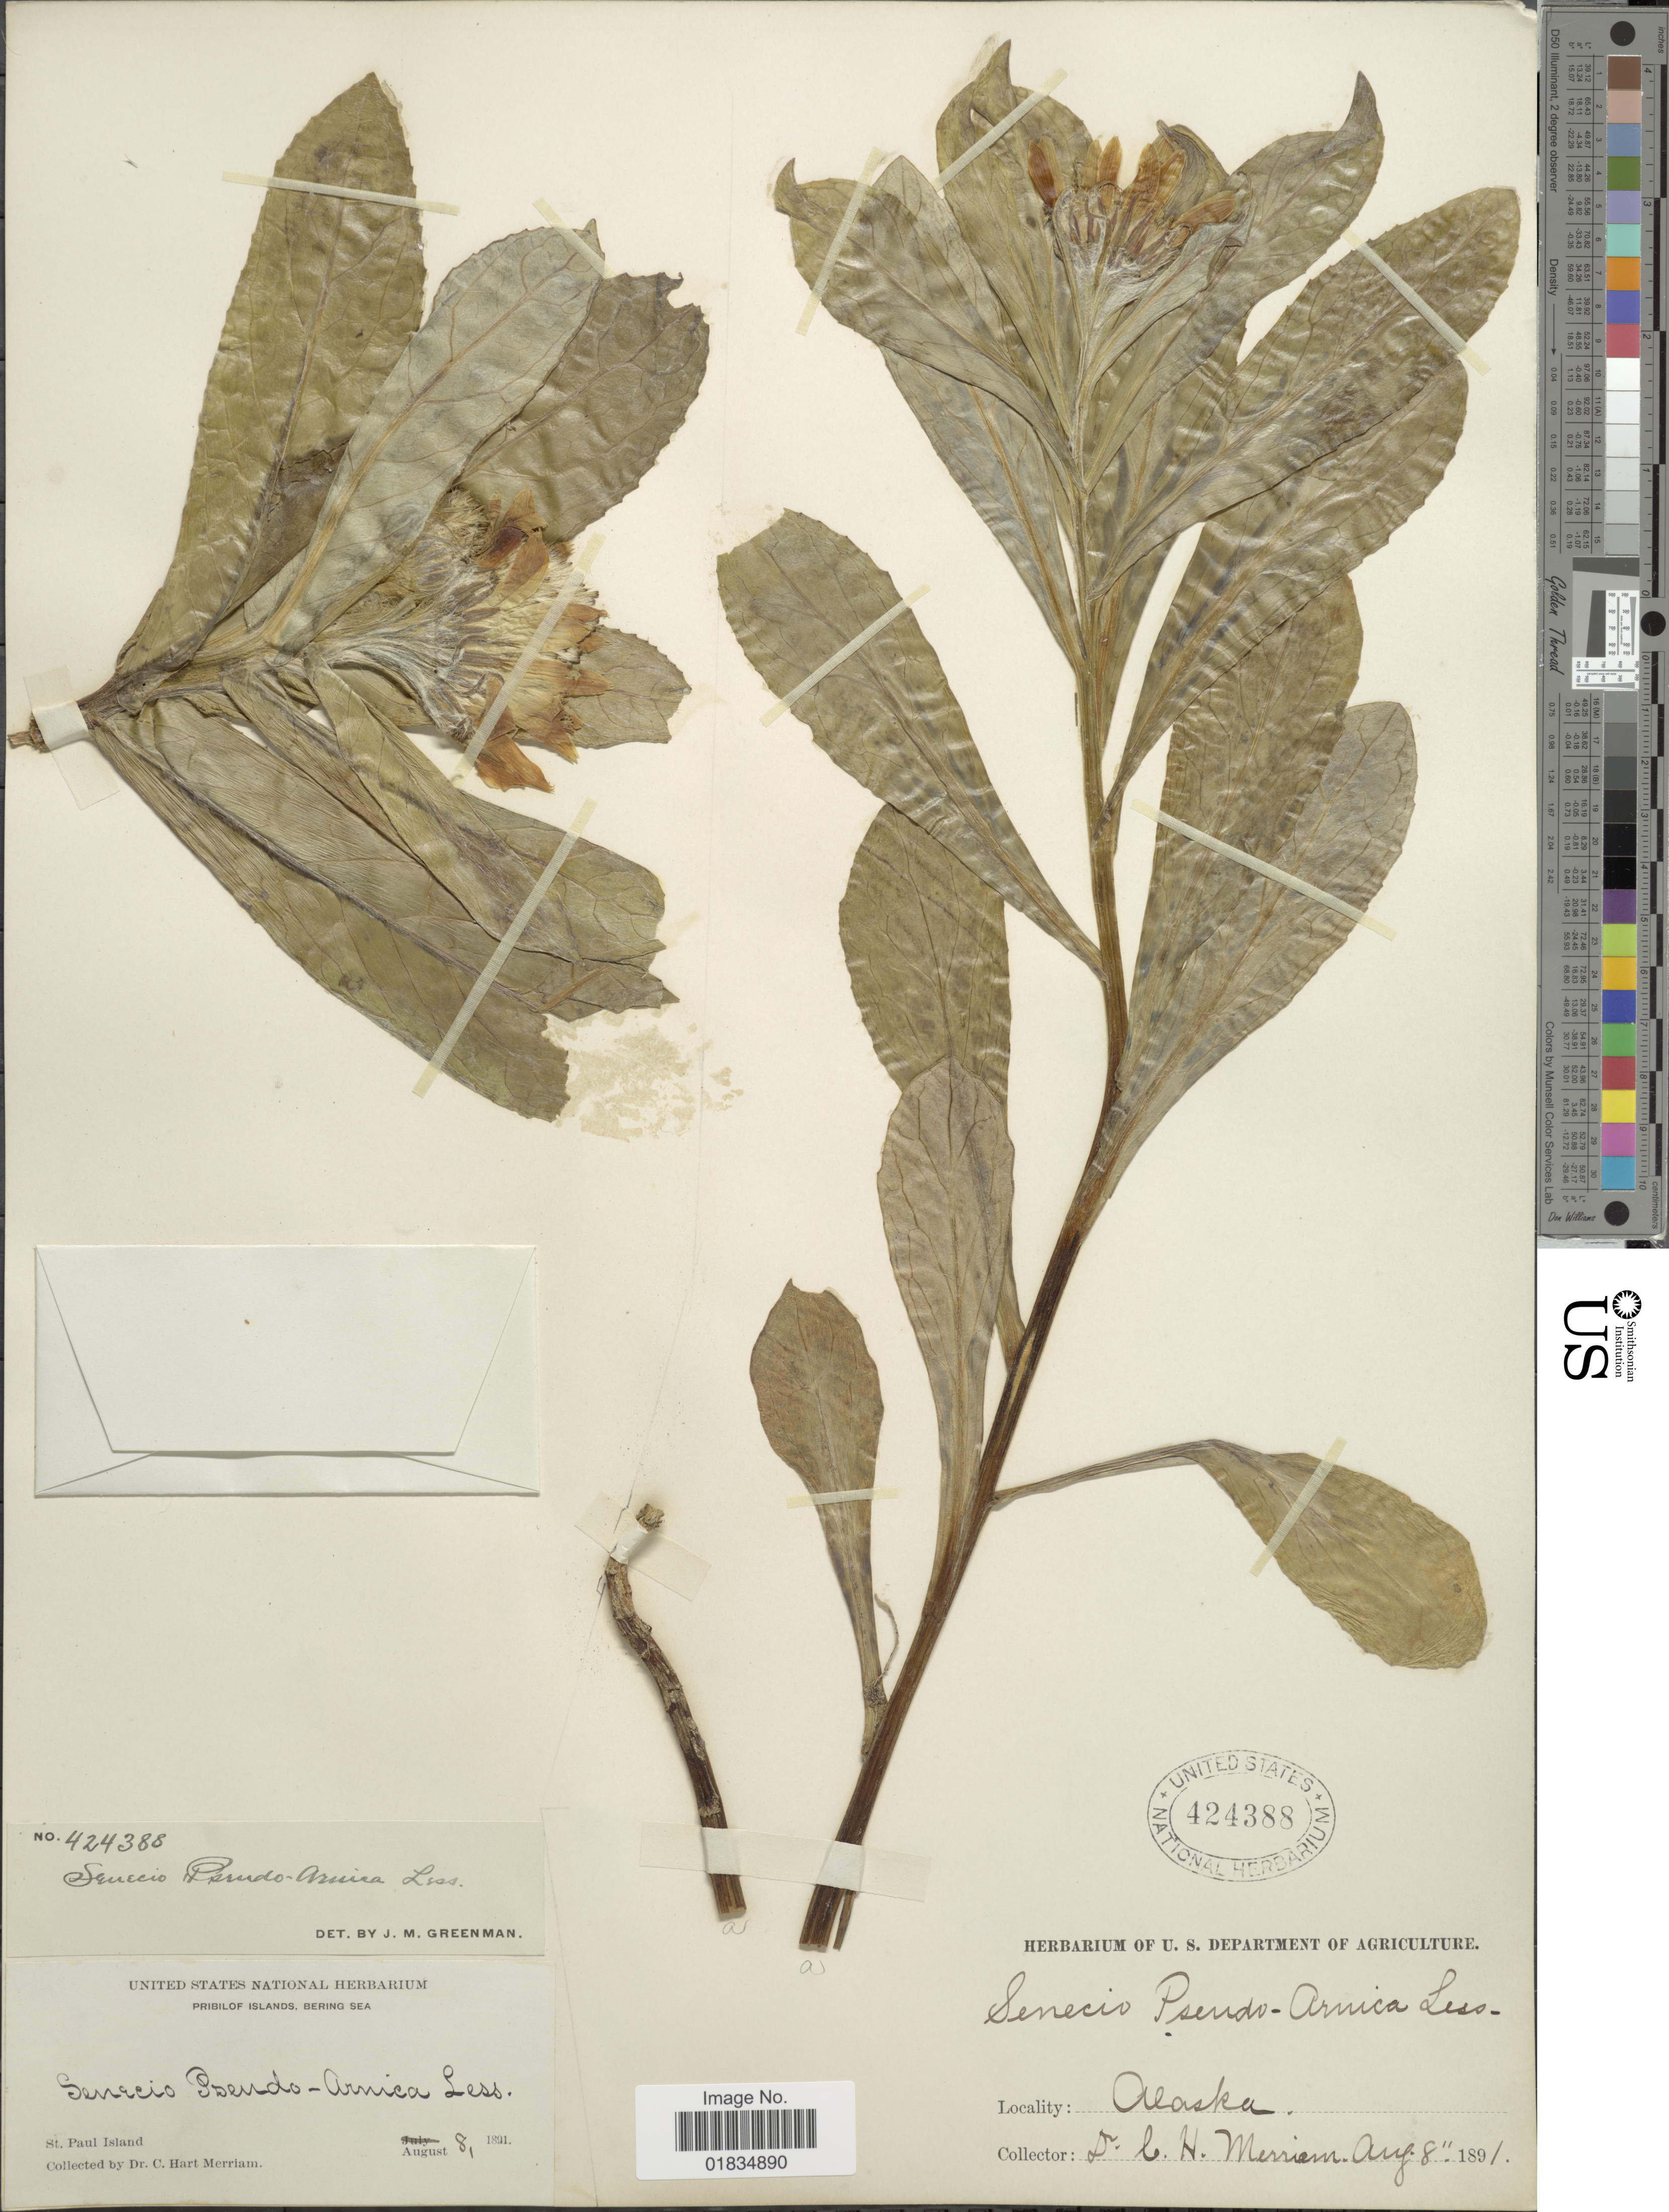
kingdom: Plantae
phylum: Tracheophyta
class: Magnoliopsida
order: Asterales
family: Asteraceae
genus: Senecio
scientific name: Senecio pseudoarnica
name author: Less.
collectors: C. Merriam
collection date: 1891-08-08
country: United States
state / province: Alaska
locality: St. Paul Island. Pribilof islands, Bering Sea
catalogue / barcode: US 424388